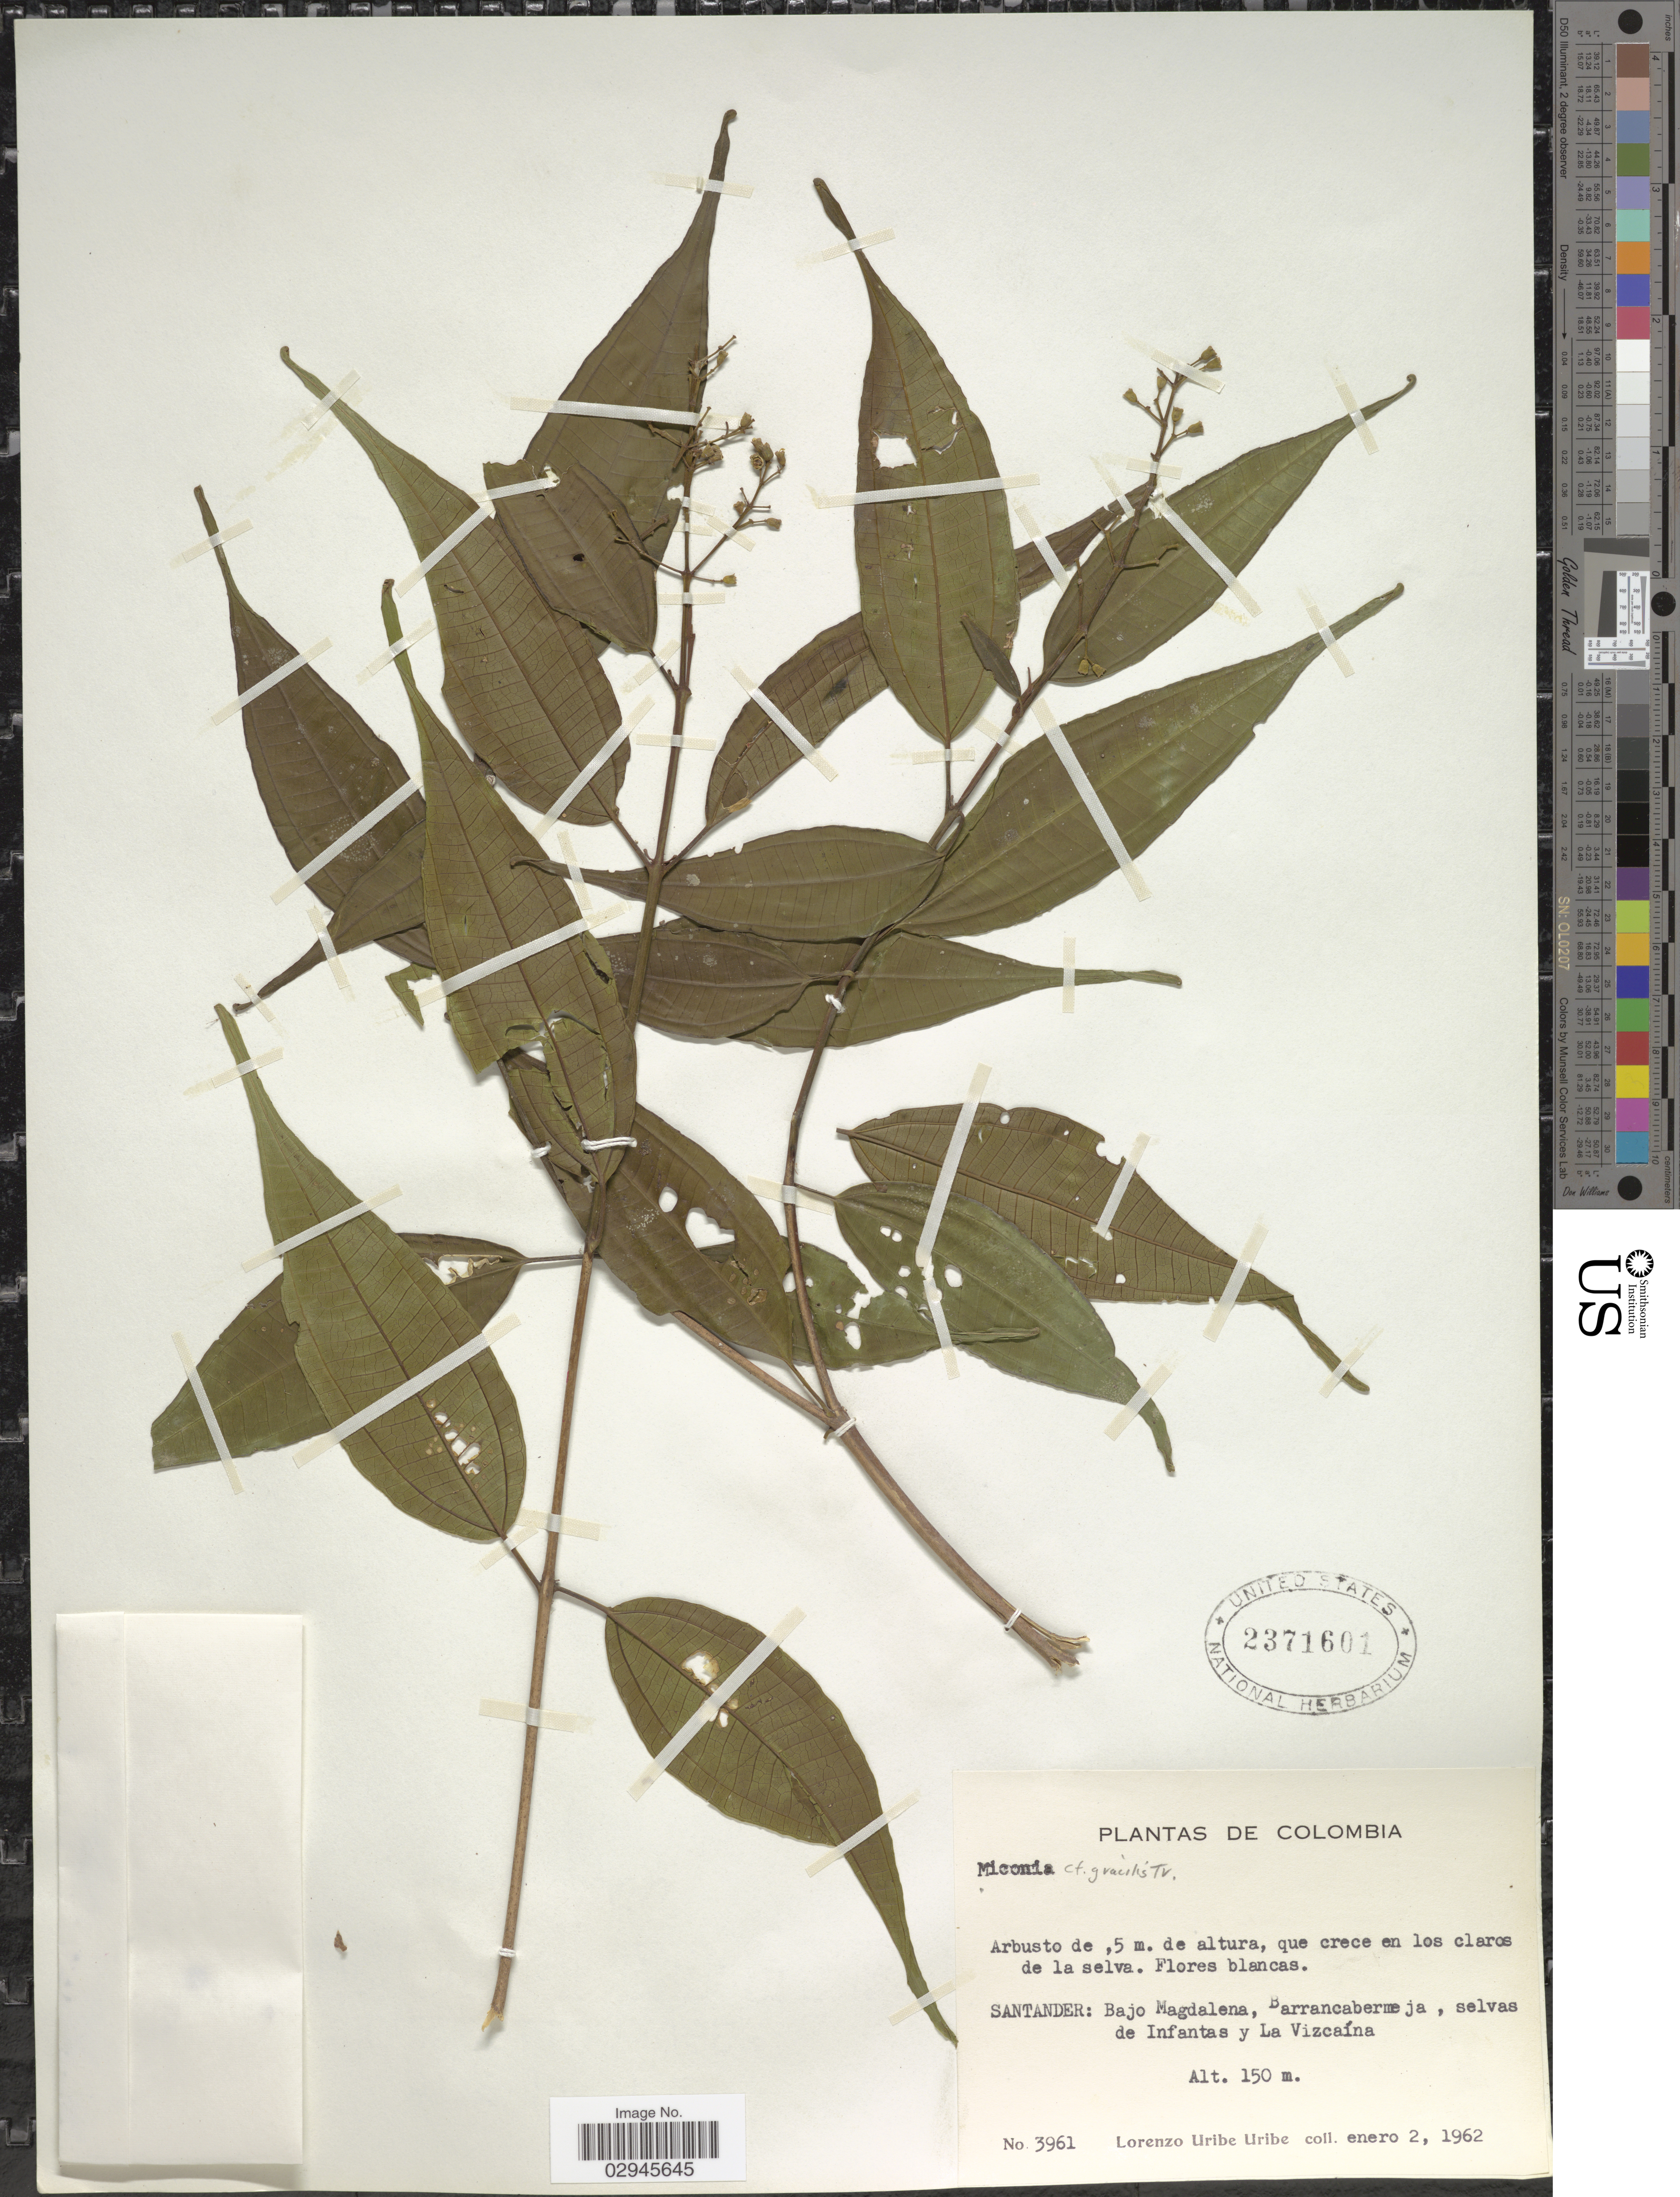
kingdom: Plantae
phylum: Tracheophyta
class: Magnoliopsida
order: Myrtales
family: Melastomataceae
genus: Miconia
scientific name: Miconia sp.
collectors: L. Uribe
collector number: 3961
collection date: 1962-01-02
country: Colombia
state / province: Santander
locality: Bajo Magdalena, Barrancabermeja, selvas de Infantas y La Vizcaína.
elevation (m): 150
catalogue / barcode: US 2371601